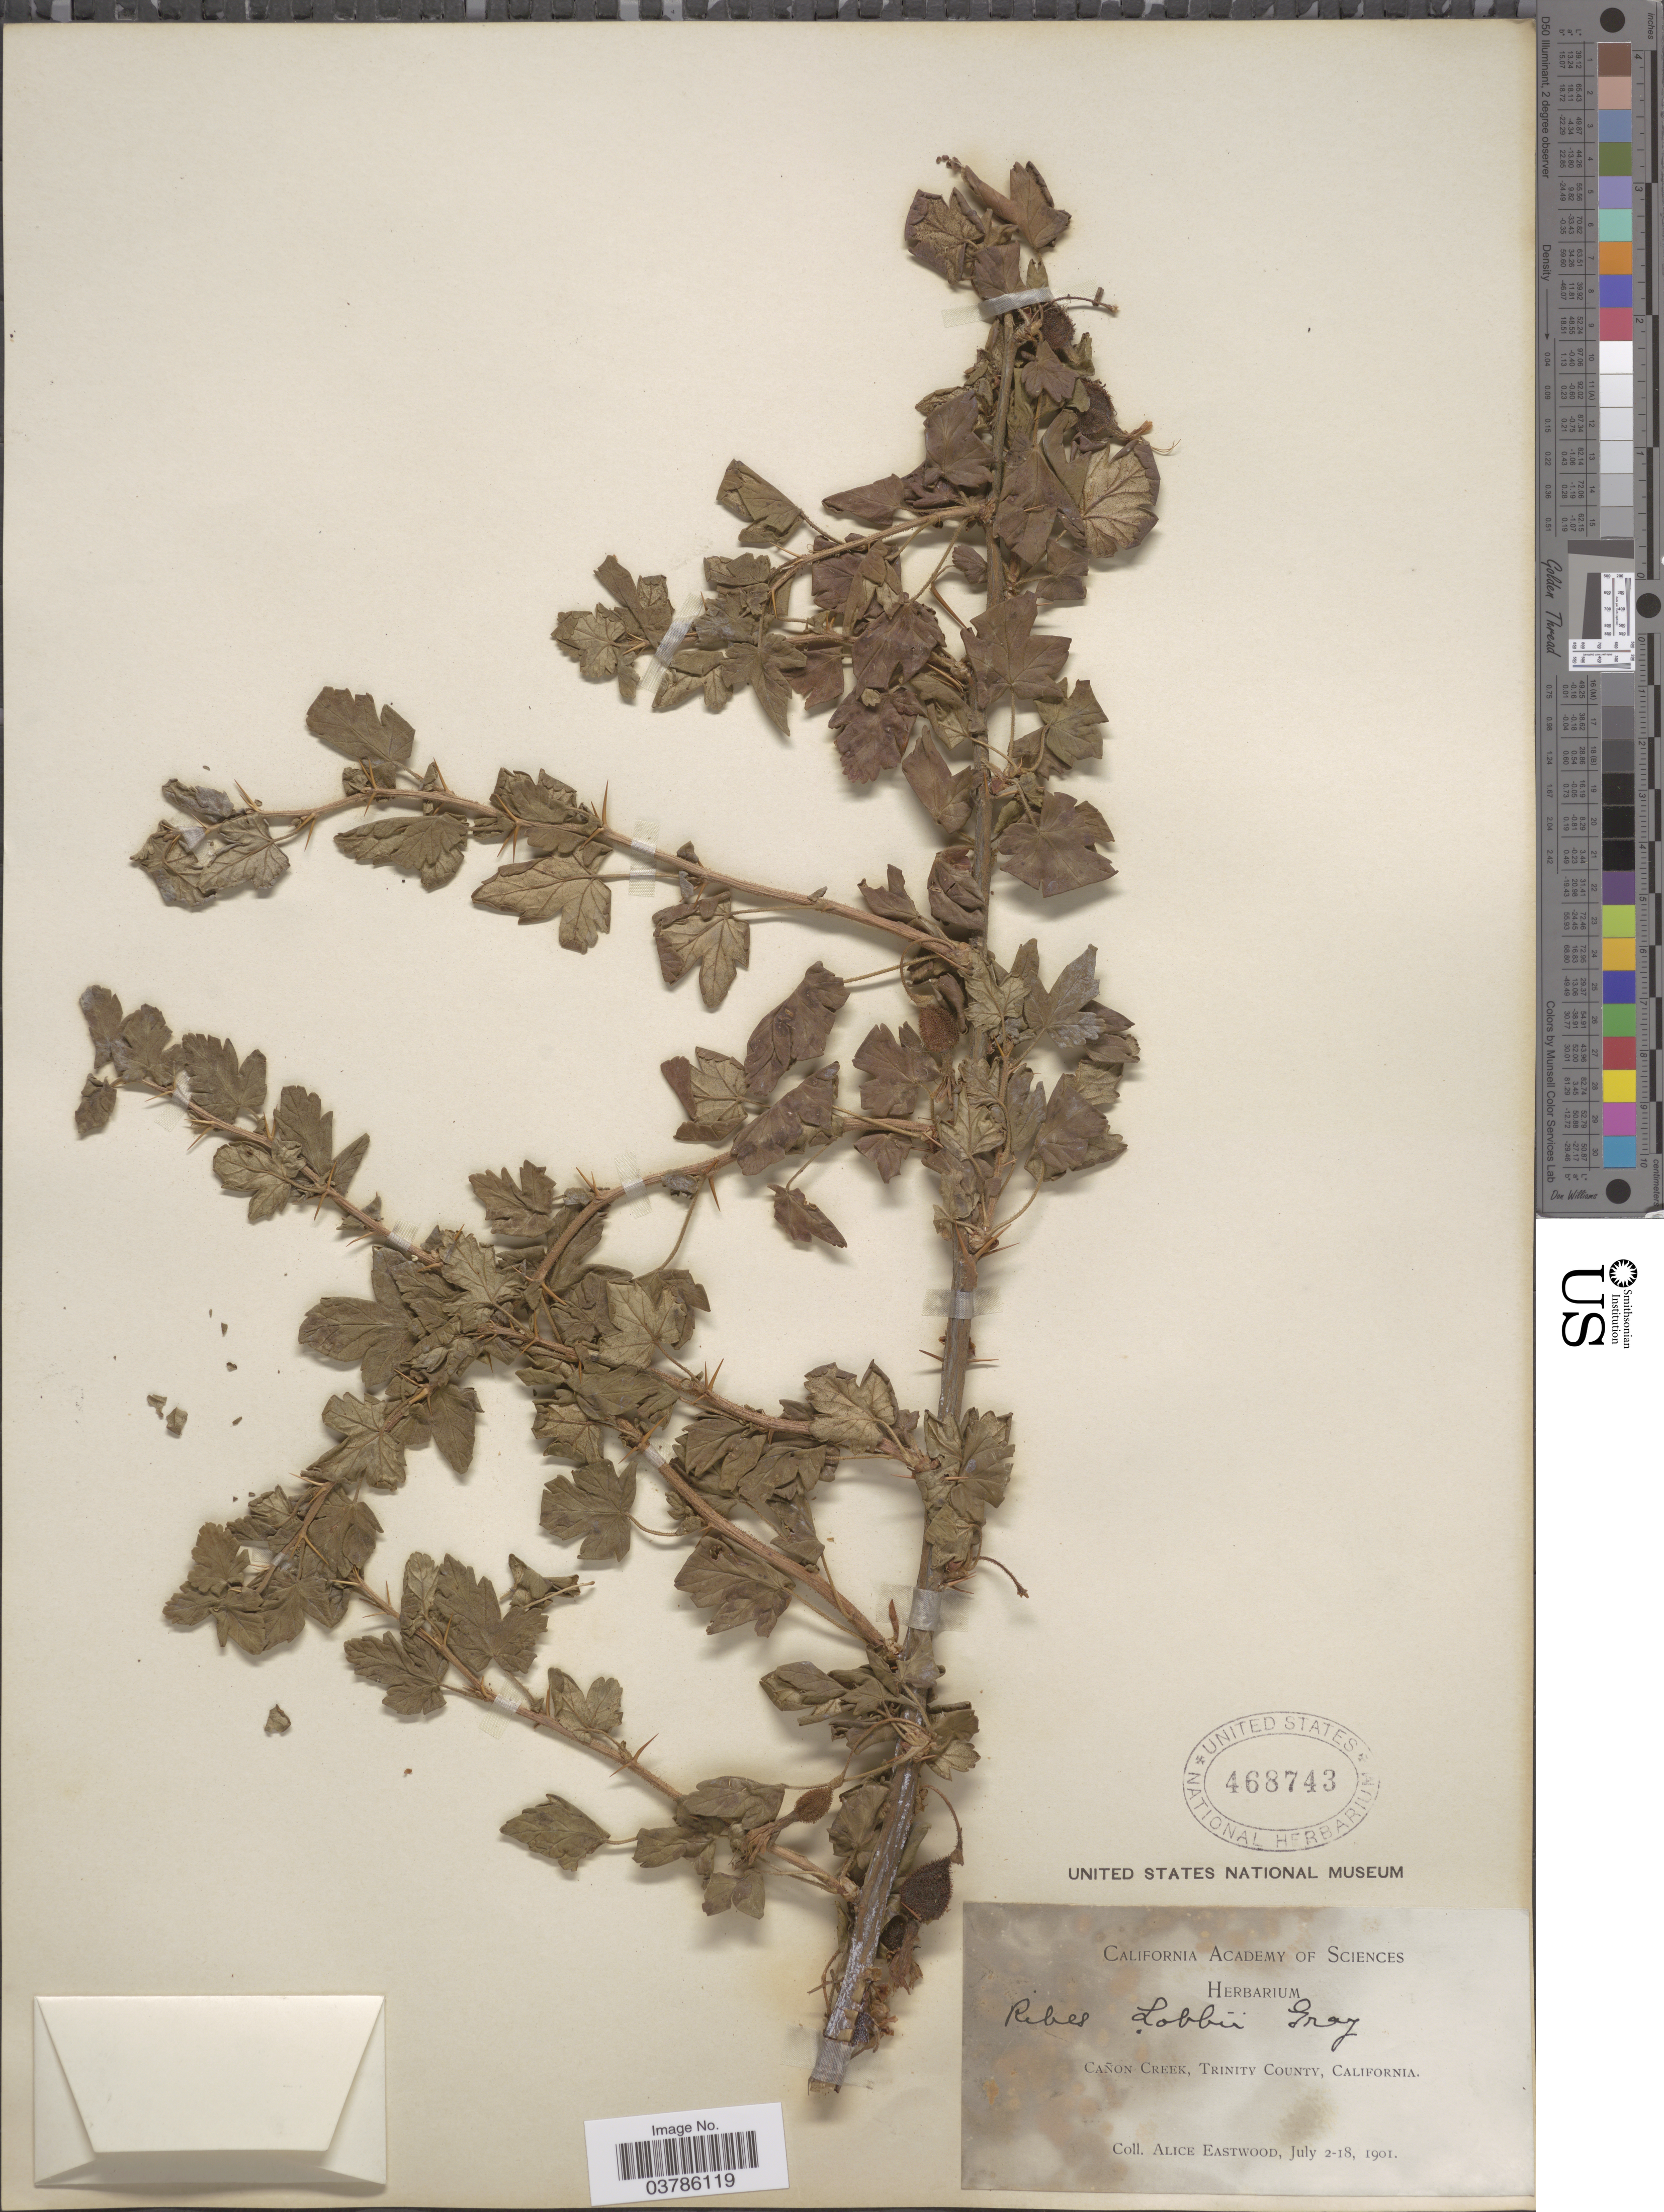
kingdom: Plantae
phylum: Tracheophyta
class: Magnoliopsida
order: Saxifragales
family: Grossulariaceae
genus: Ribes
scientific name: Ribes lobbii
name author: A. Gray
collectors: A. Eastwood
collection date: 1901-07-02/1901-07-18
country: United States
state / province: California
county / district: Trinity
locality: Cañon Creek, Trinity County.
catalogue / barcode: US 468743